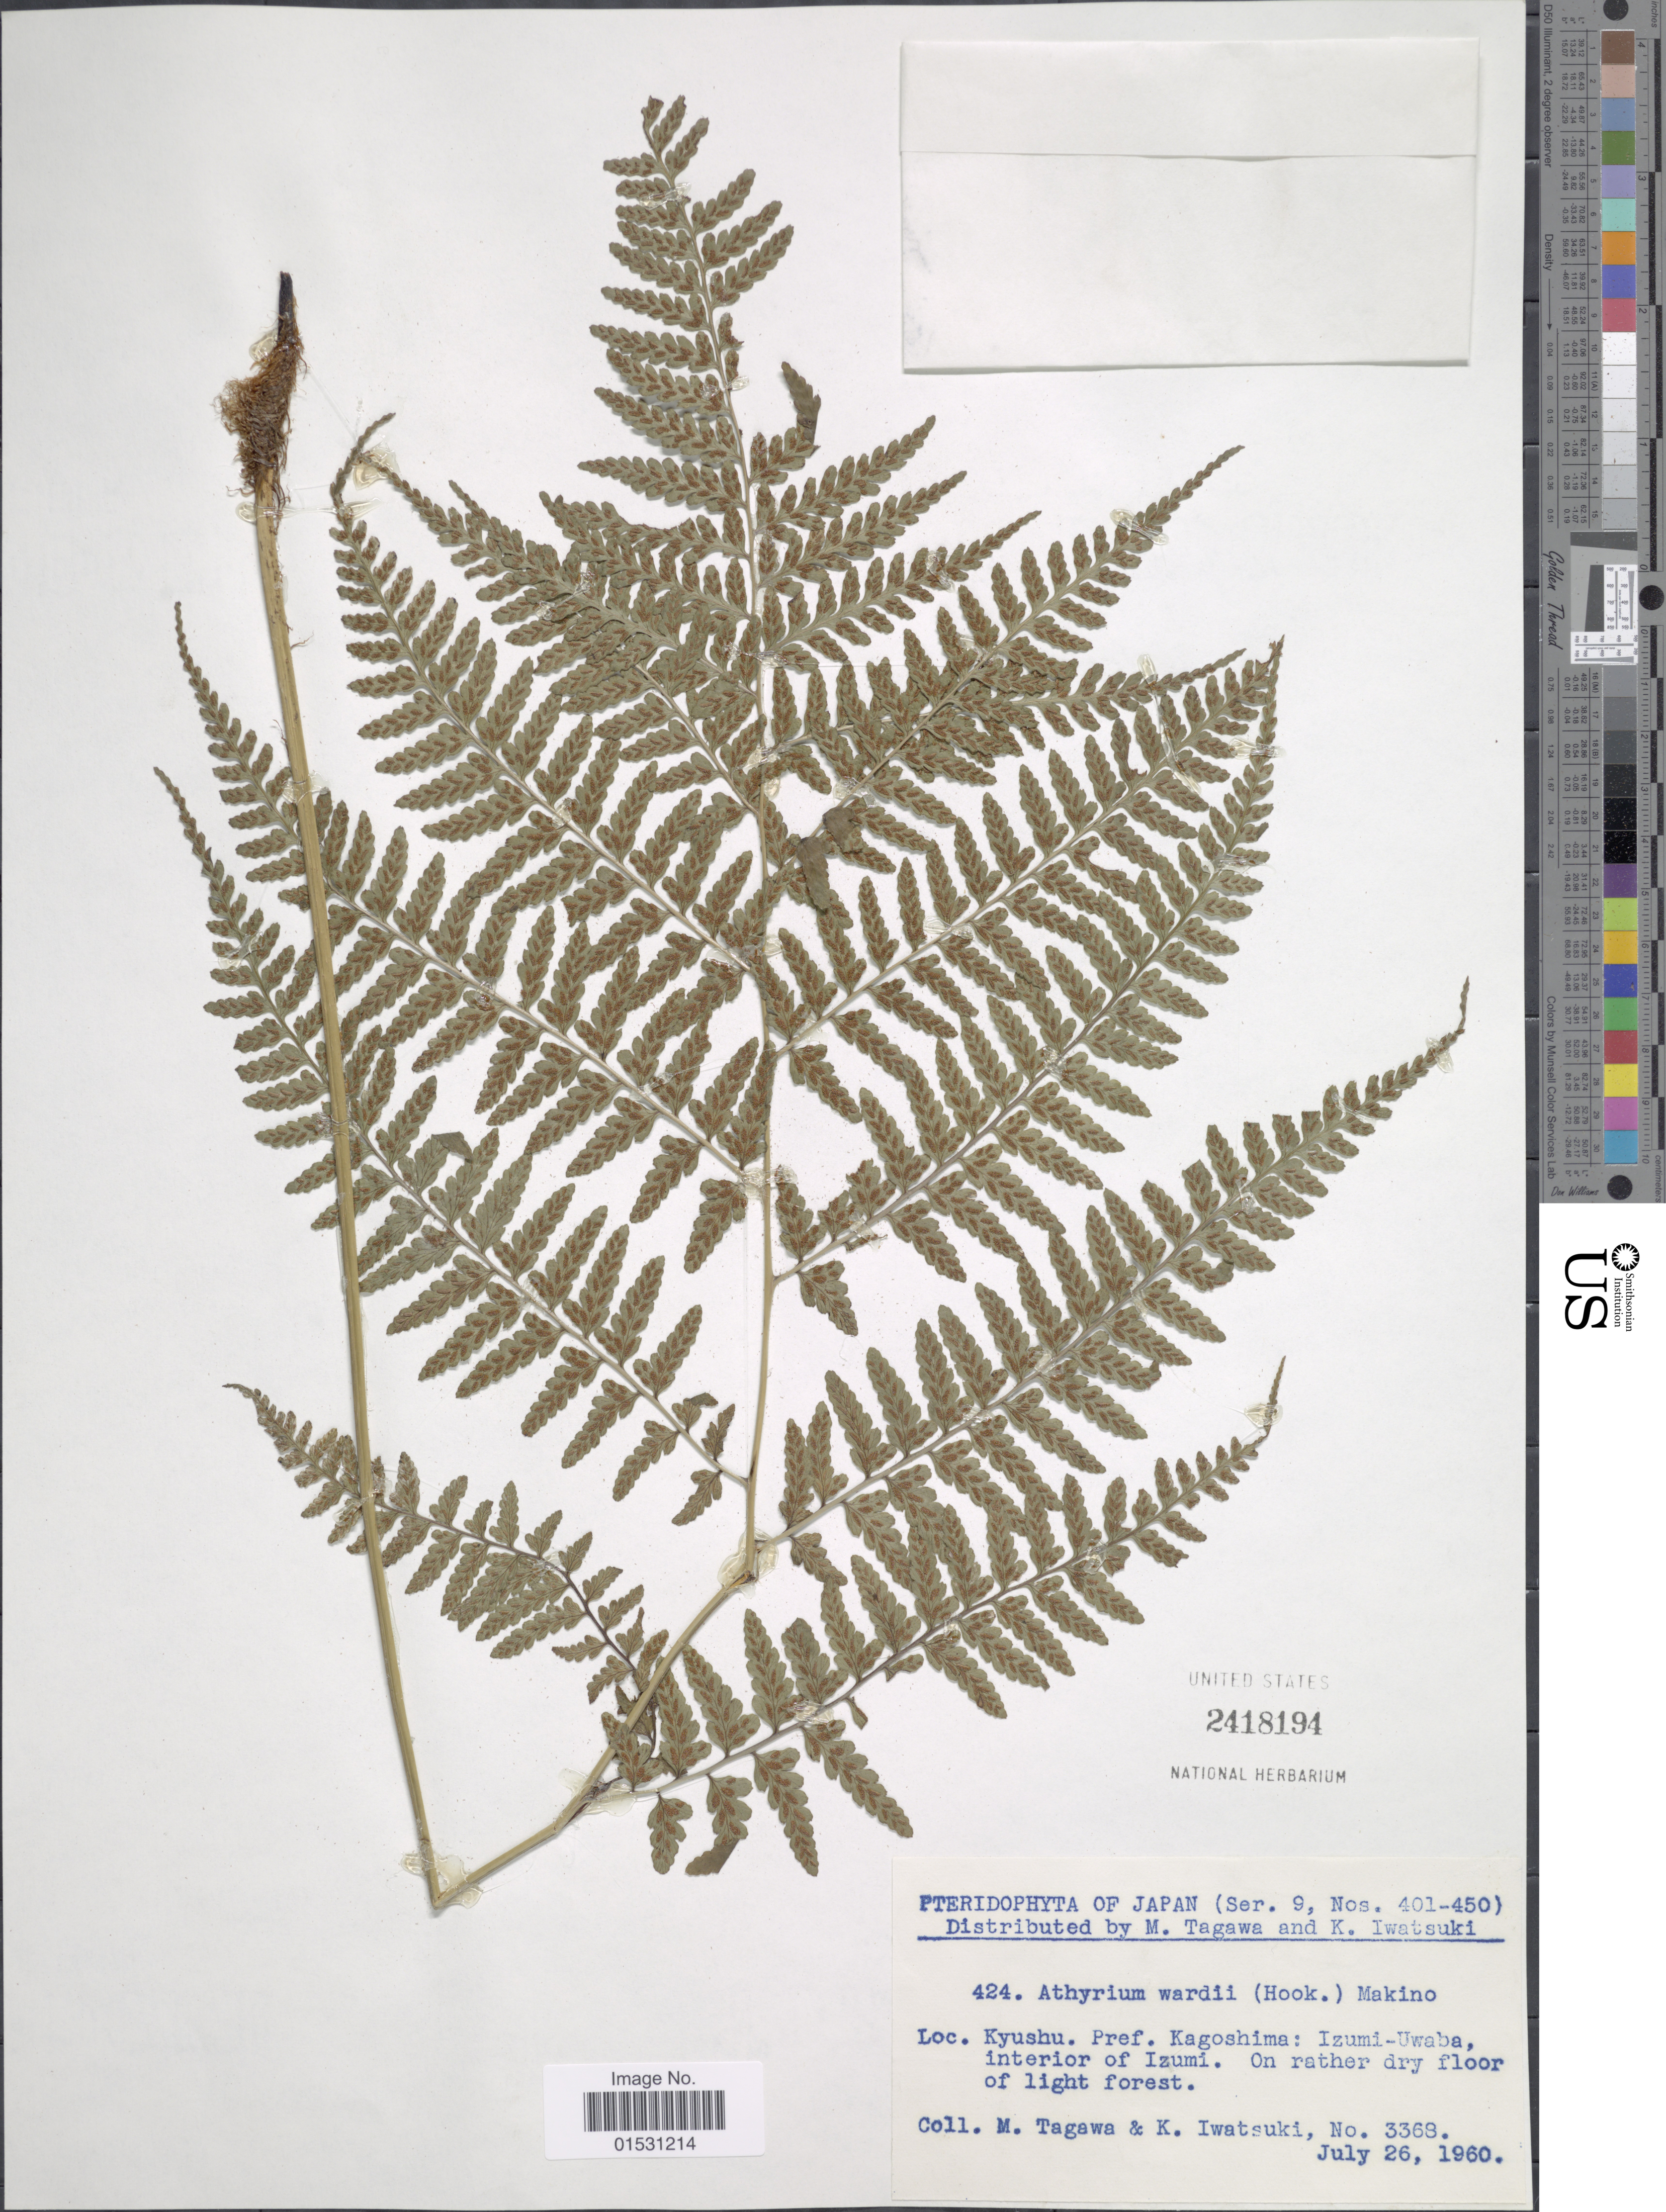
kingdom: Plantae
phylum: Tracheophyta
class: Polypodiopsida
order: Polypodiales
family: Athyriaceae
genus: Athyrium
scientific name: Athyrium wardii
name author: (Hook.) Makino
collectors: M. Tagawa & K. Iwatsuki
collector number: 3368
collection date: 1960-07-26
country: Japan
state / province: Kagosima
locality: Kyushu. Pref. Kagoshima: Izumbi-Uwaba, interior of Izumi.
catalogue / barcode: US 2418194